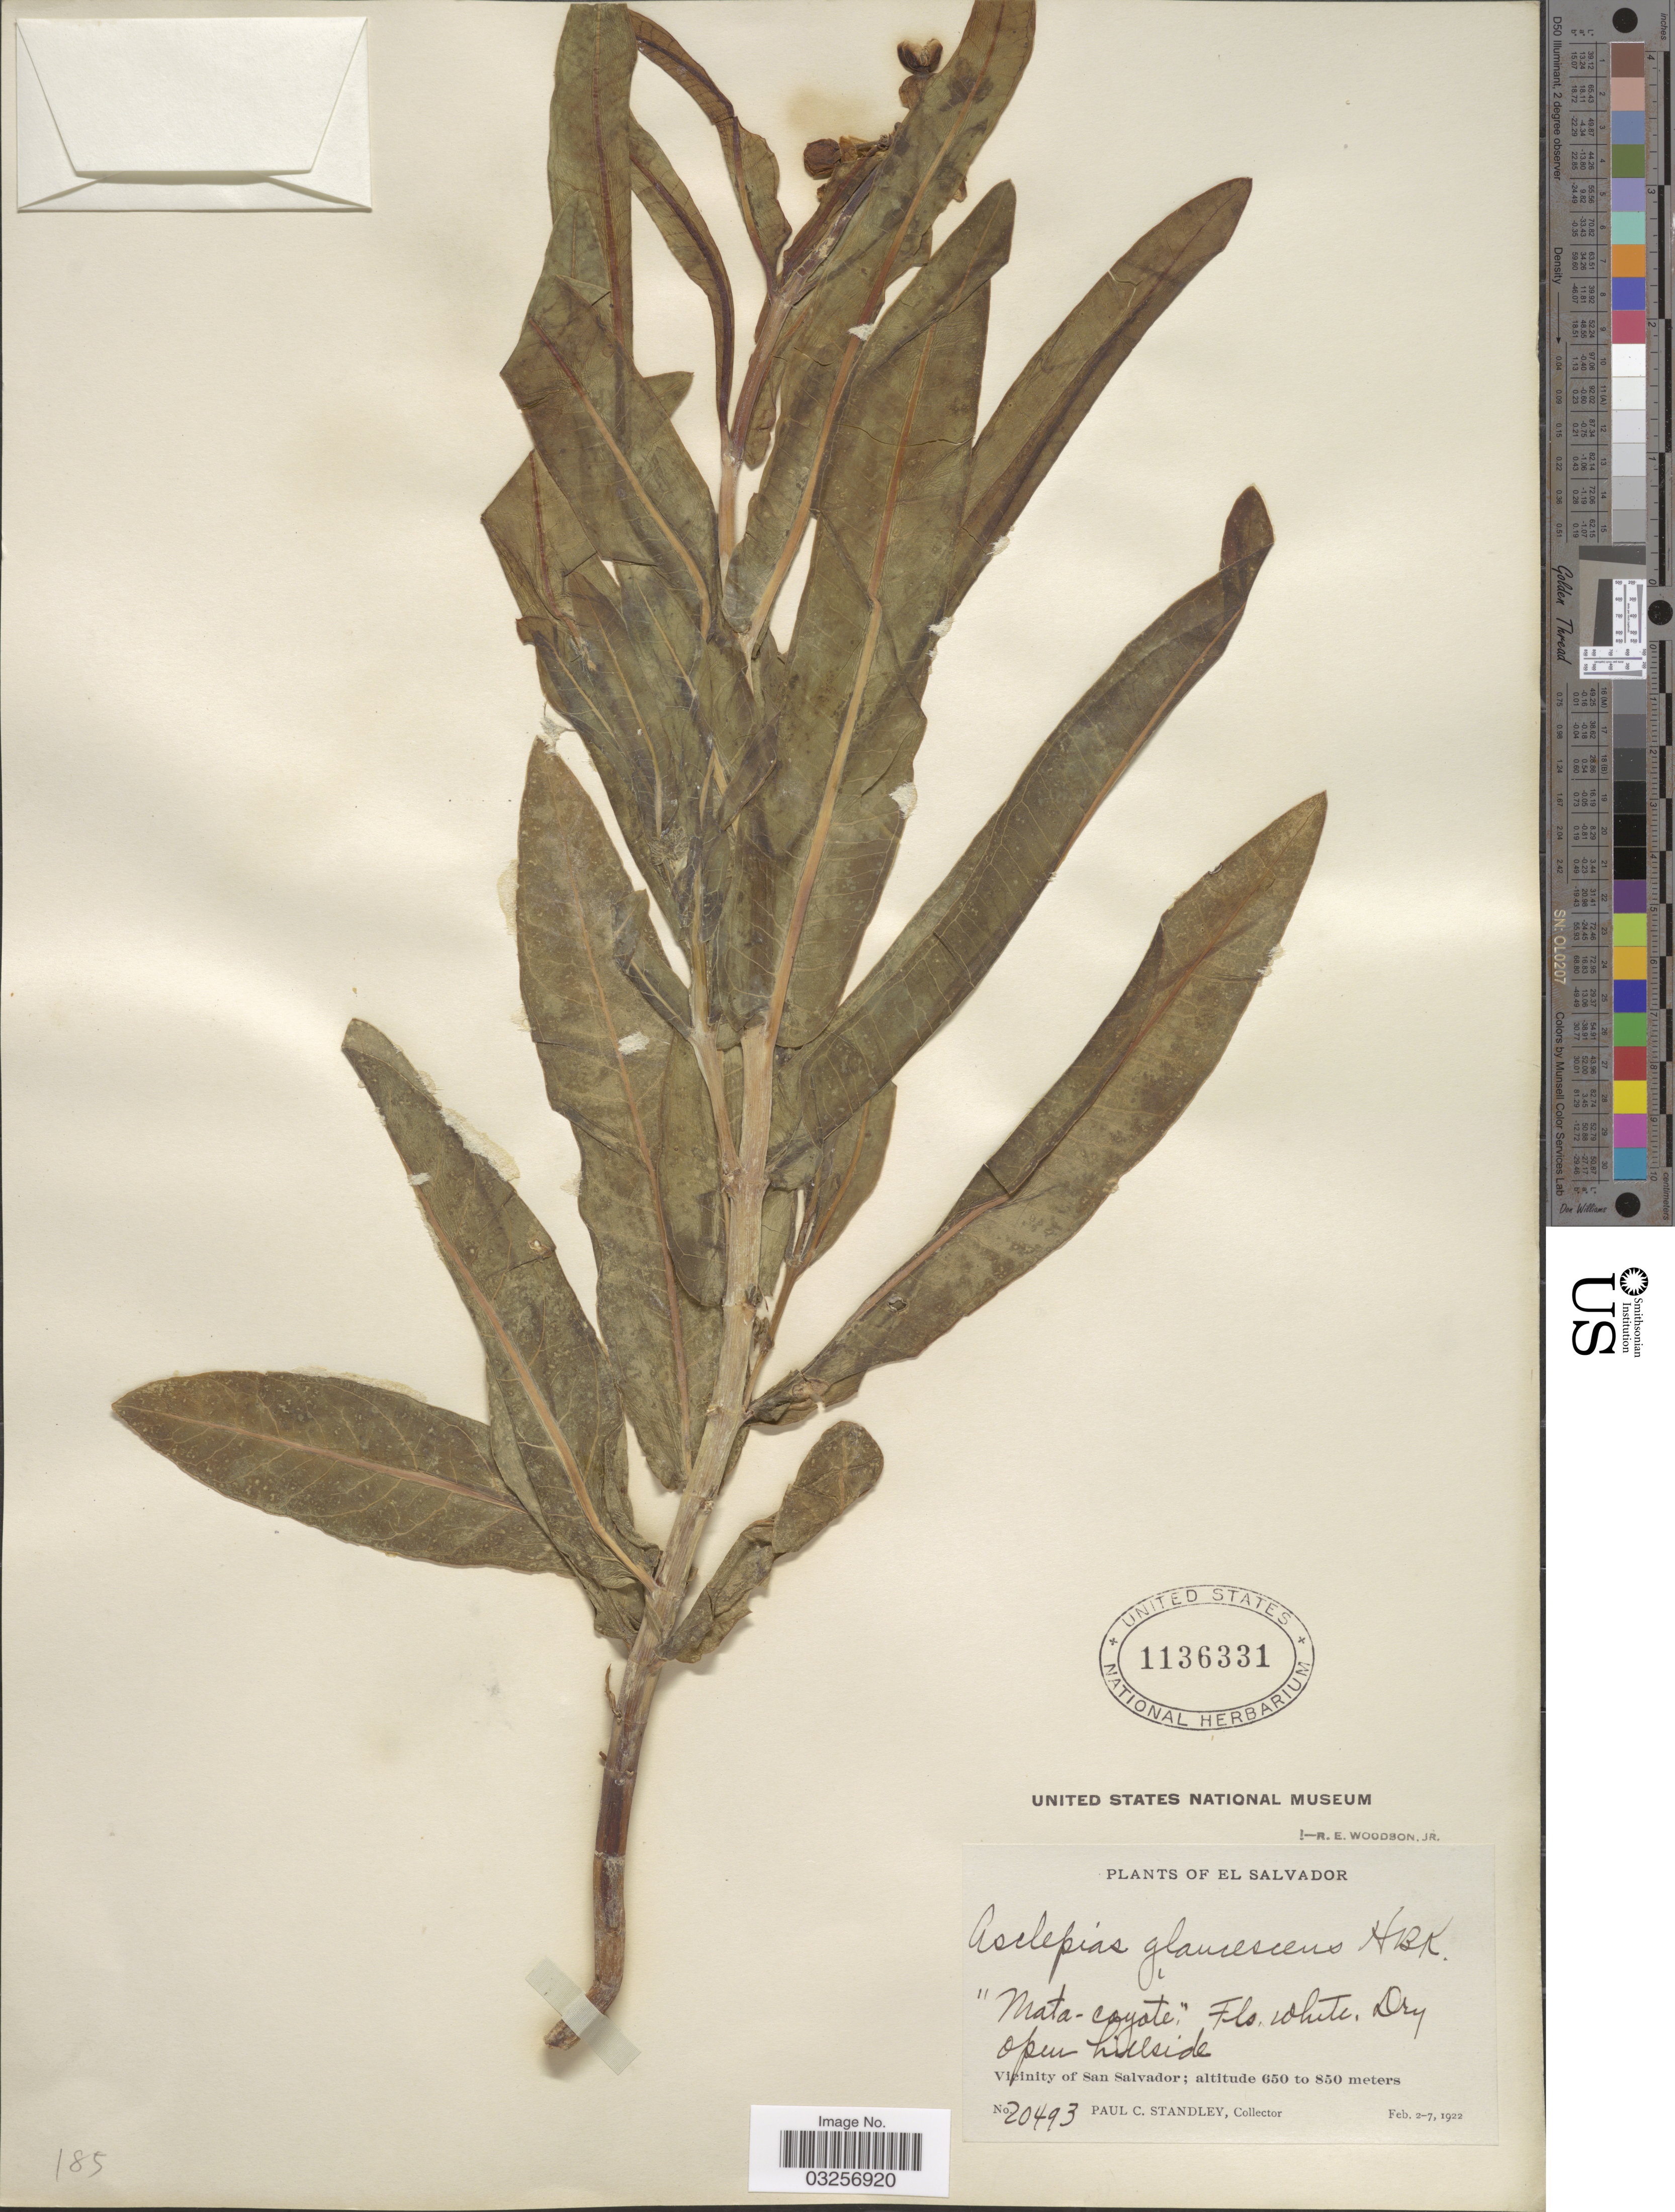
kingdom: Plantae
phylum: Tracheophyta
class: Magnoliopsida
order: Gentianales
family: Apocynaceae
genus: Asclepias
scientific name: Asclepias glaucescens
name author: Kunth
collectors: P. C. Standley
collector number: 20493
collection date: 1922-02-02/1922-02-07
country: El Salvador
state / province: San Salvador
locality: Dry open hillside. Vicinity of San Salvador.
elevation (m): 650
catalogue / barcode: US 1136331